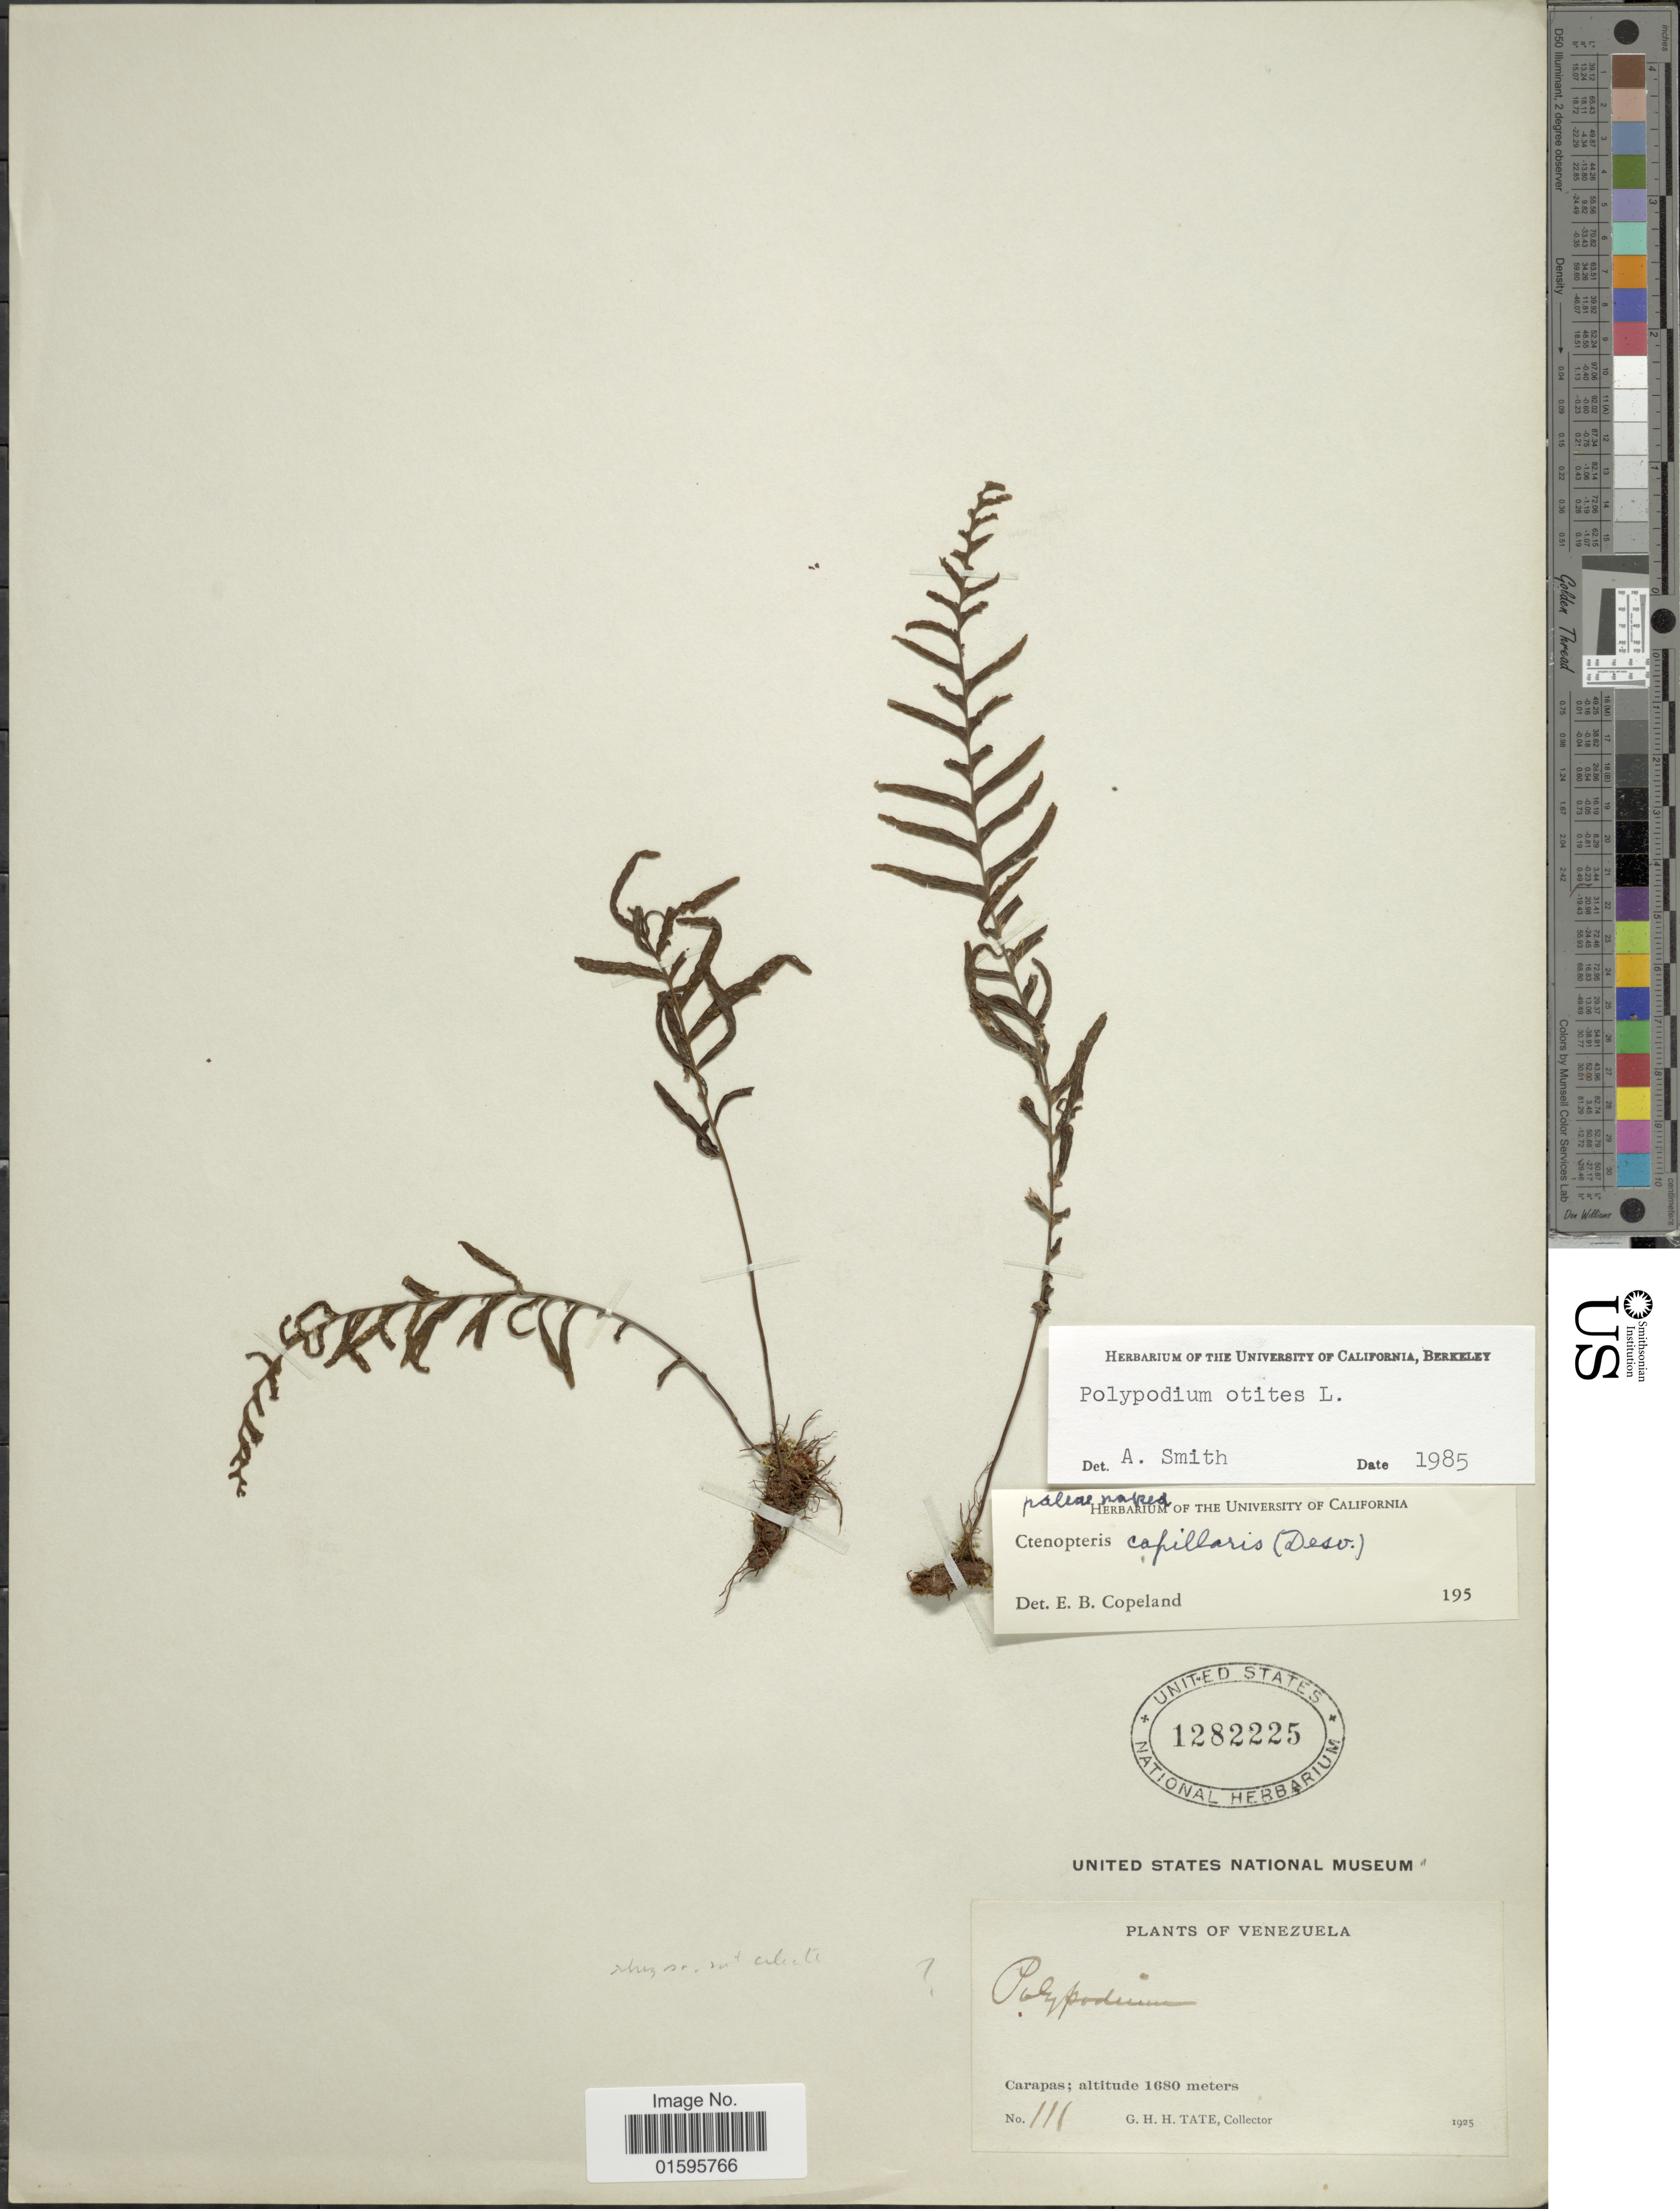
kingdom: Plantae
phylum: Tracheophyta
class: Polypodiopsida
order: Polypodiales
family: Polypodiaceae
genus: Polypodium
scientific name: Polypodium otites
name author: L.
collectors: G. H. H.Tate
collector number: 111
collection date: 1925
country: Venezuela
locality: Carapas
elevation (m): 1680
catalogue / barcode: US 1282225